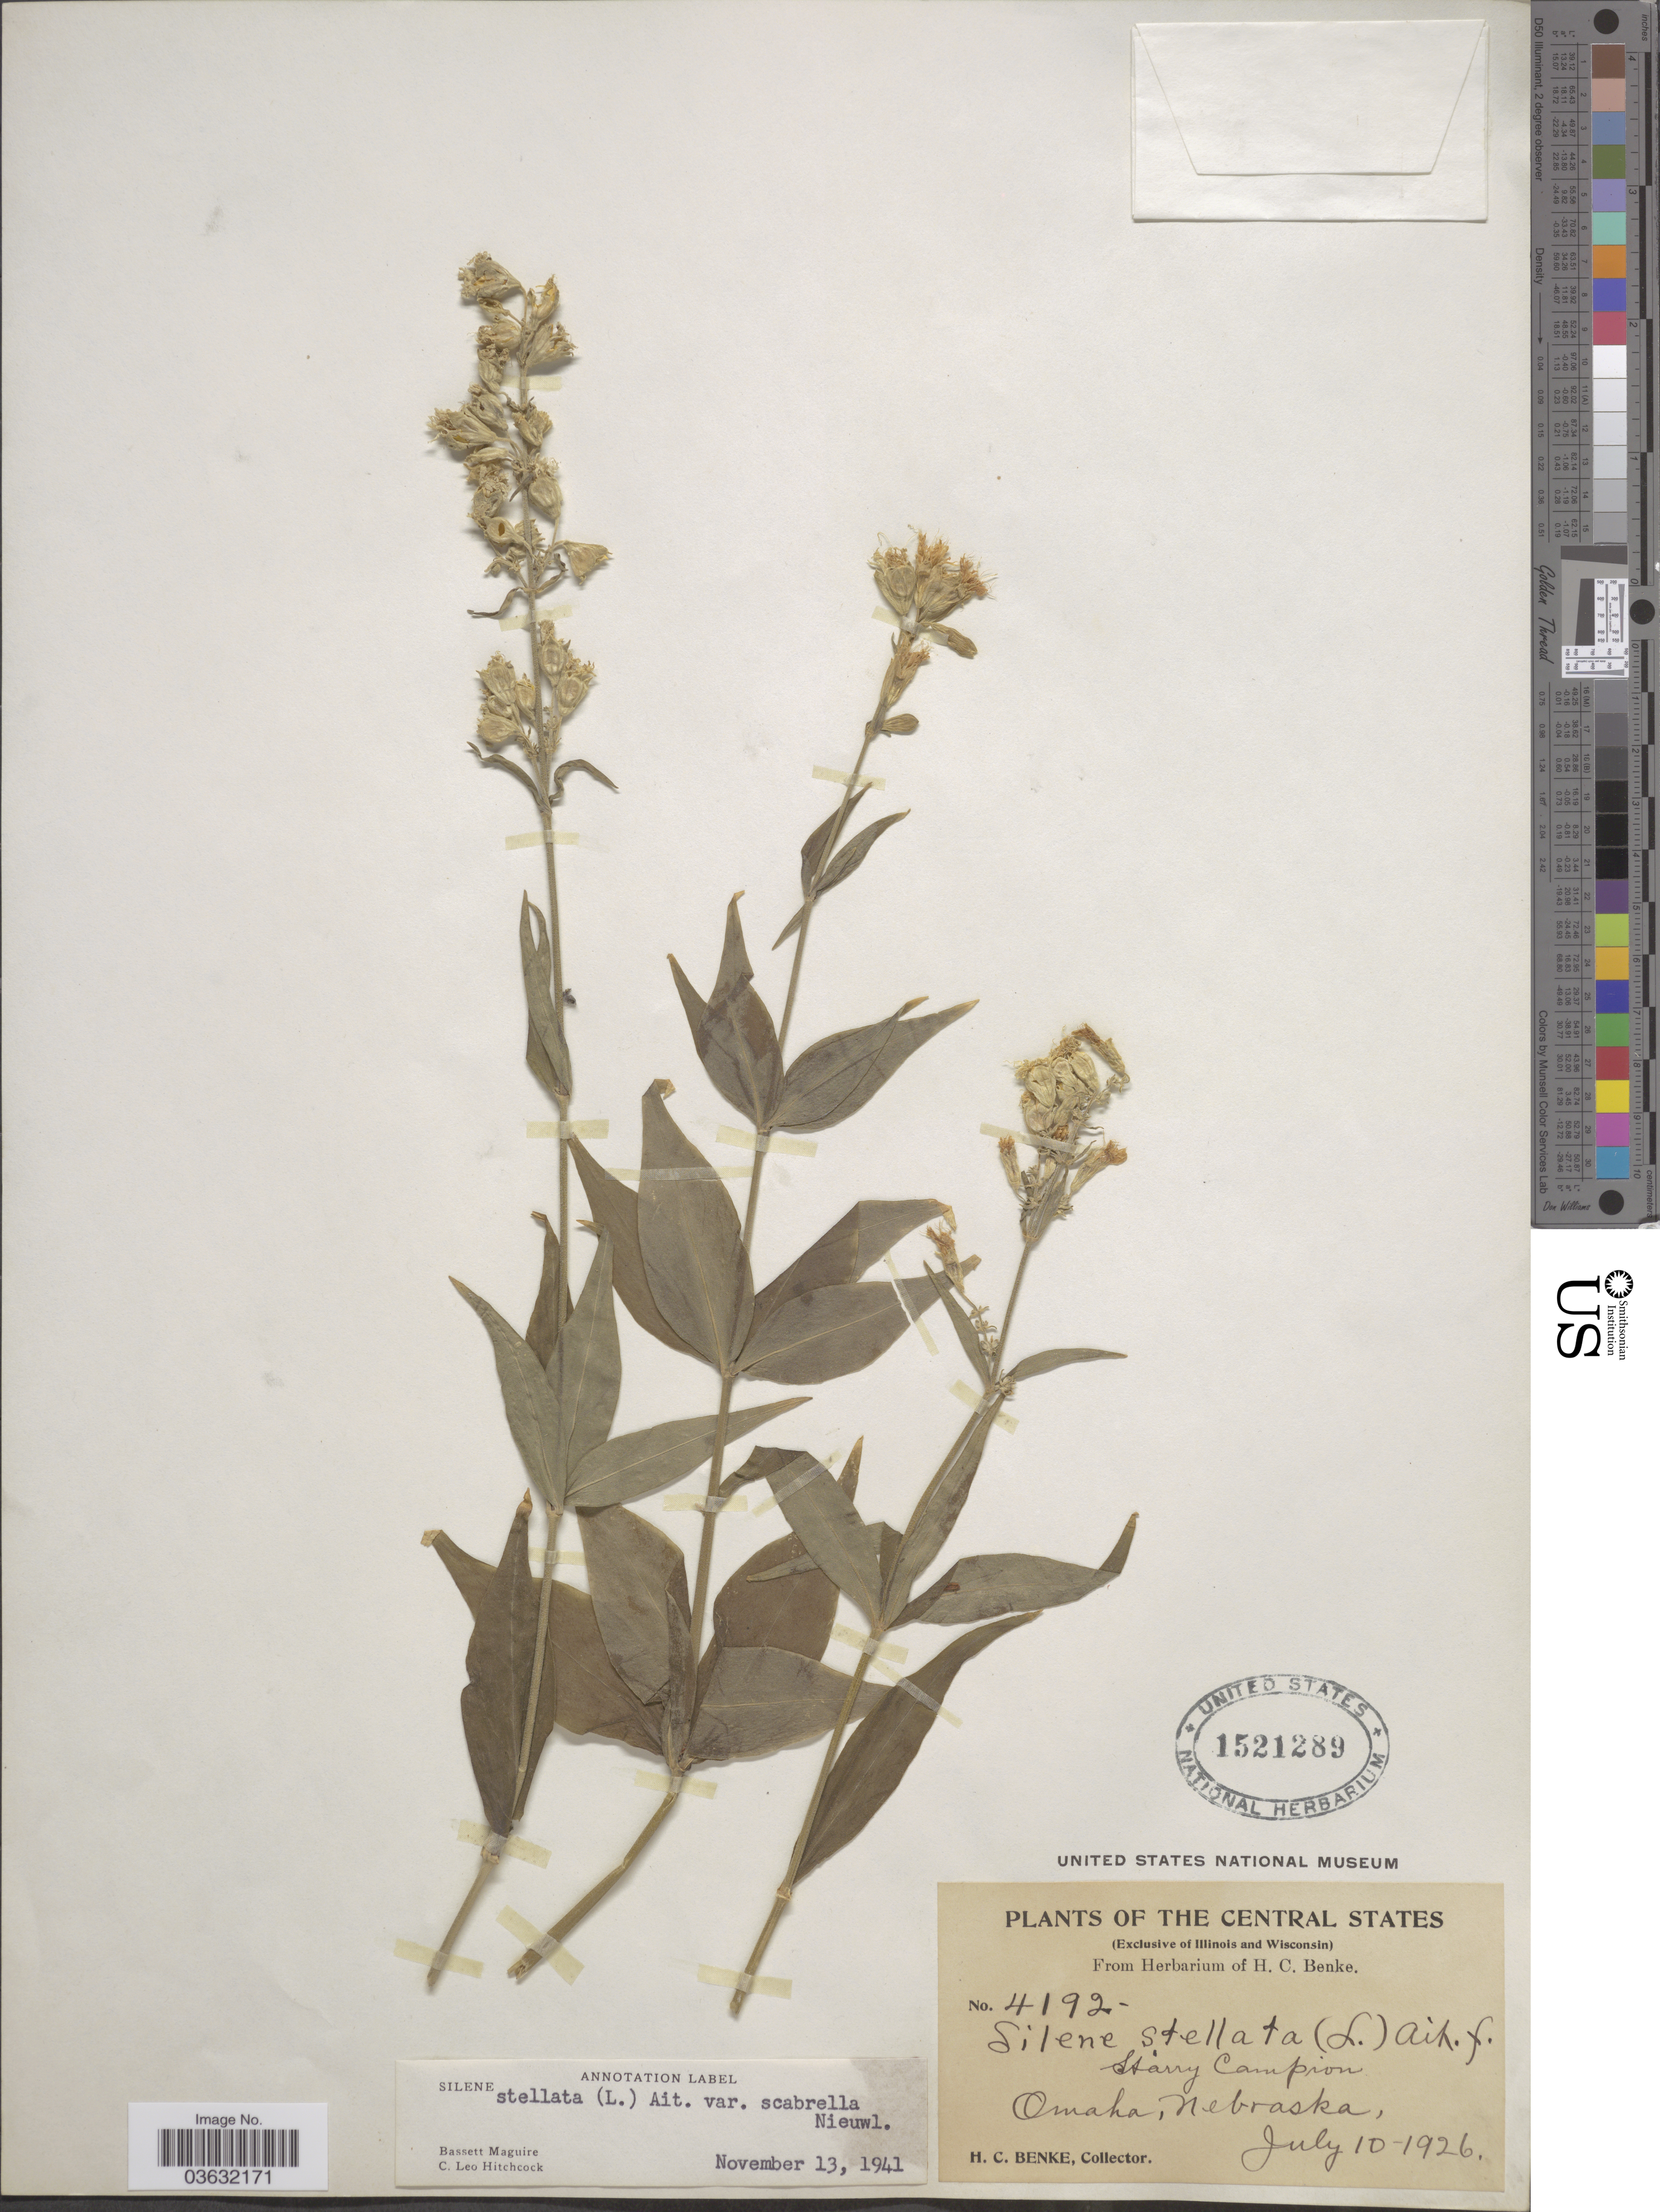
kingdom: Plantae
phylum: Tracheophyta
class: Magnoliopsida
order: Caryophyllales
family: Caryophyllaceae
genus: Silene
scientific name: Silene stellata var. scabrella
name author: (Nieuwl.) E.J. Palmer & Steyerm.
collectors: H. Benke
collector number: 4192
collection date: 1926-07-10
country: United States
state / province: Nebraska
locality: The Central States. (Exclusive of Illinois and Wisconsin). [unsure placement] Omaha.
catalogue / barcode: US 1521289